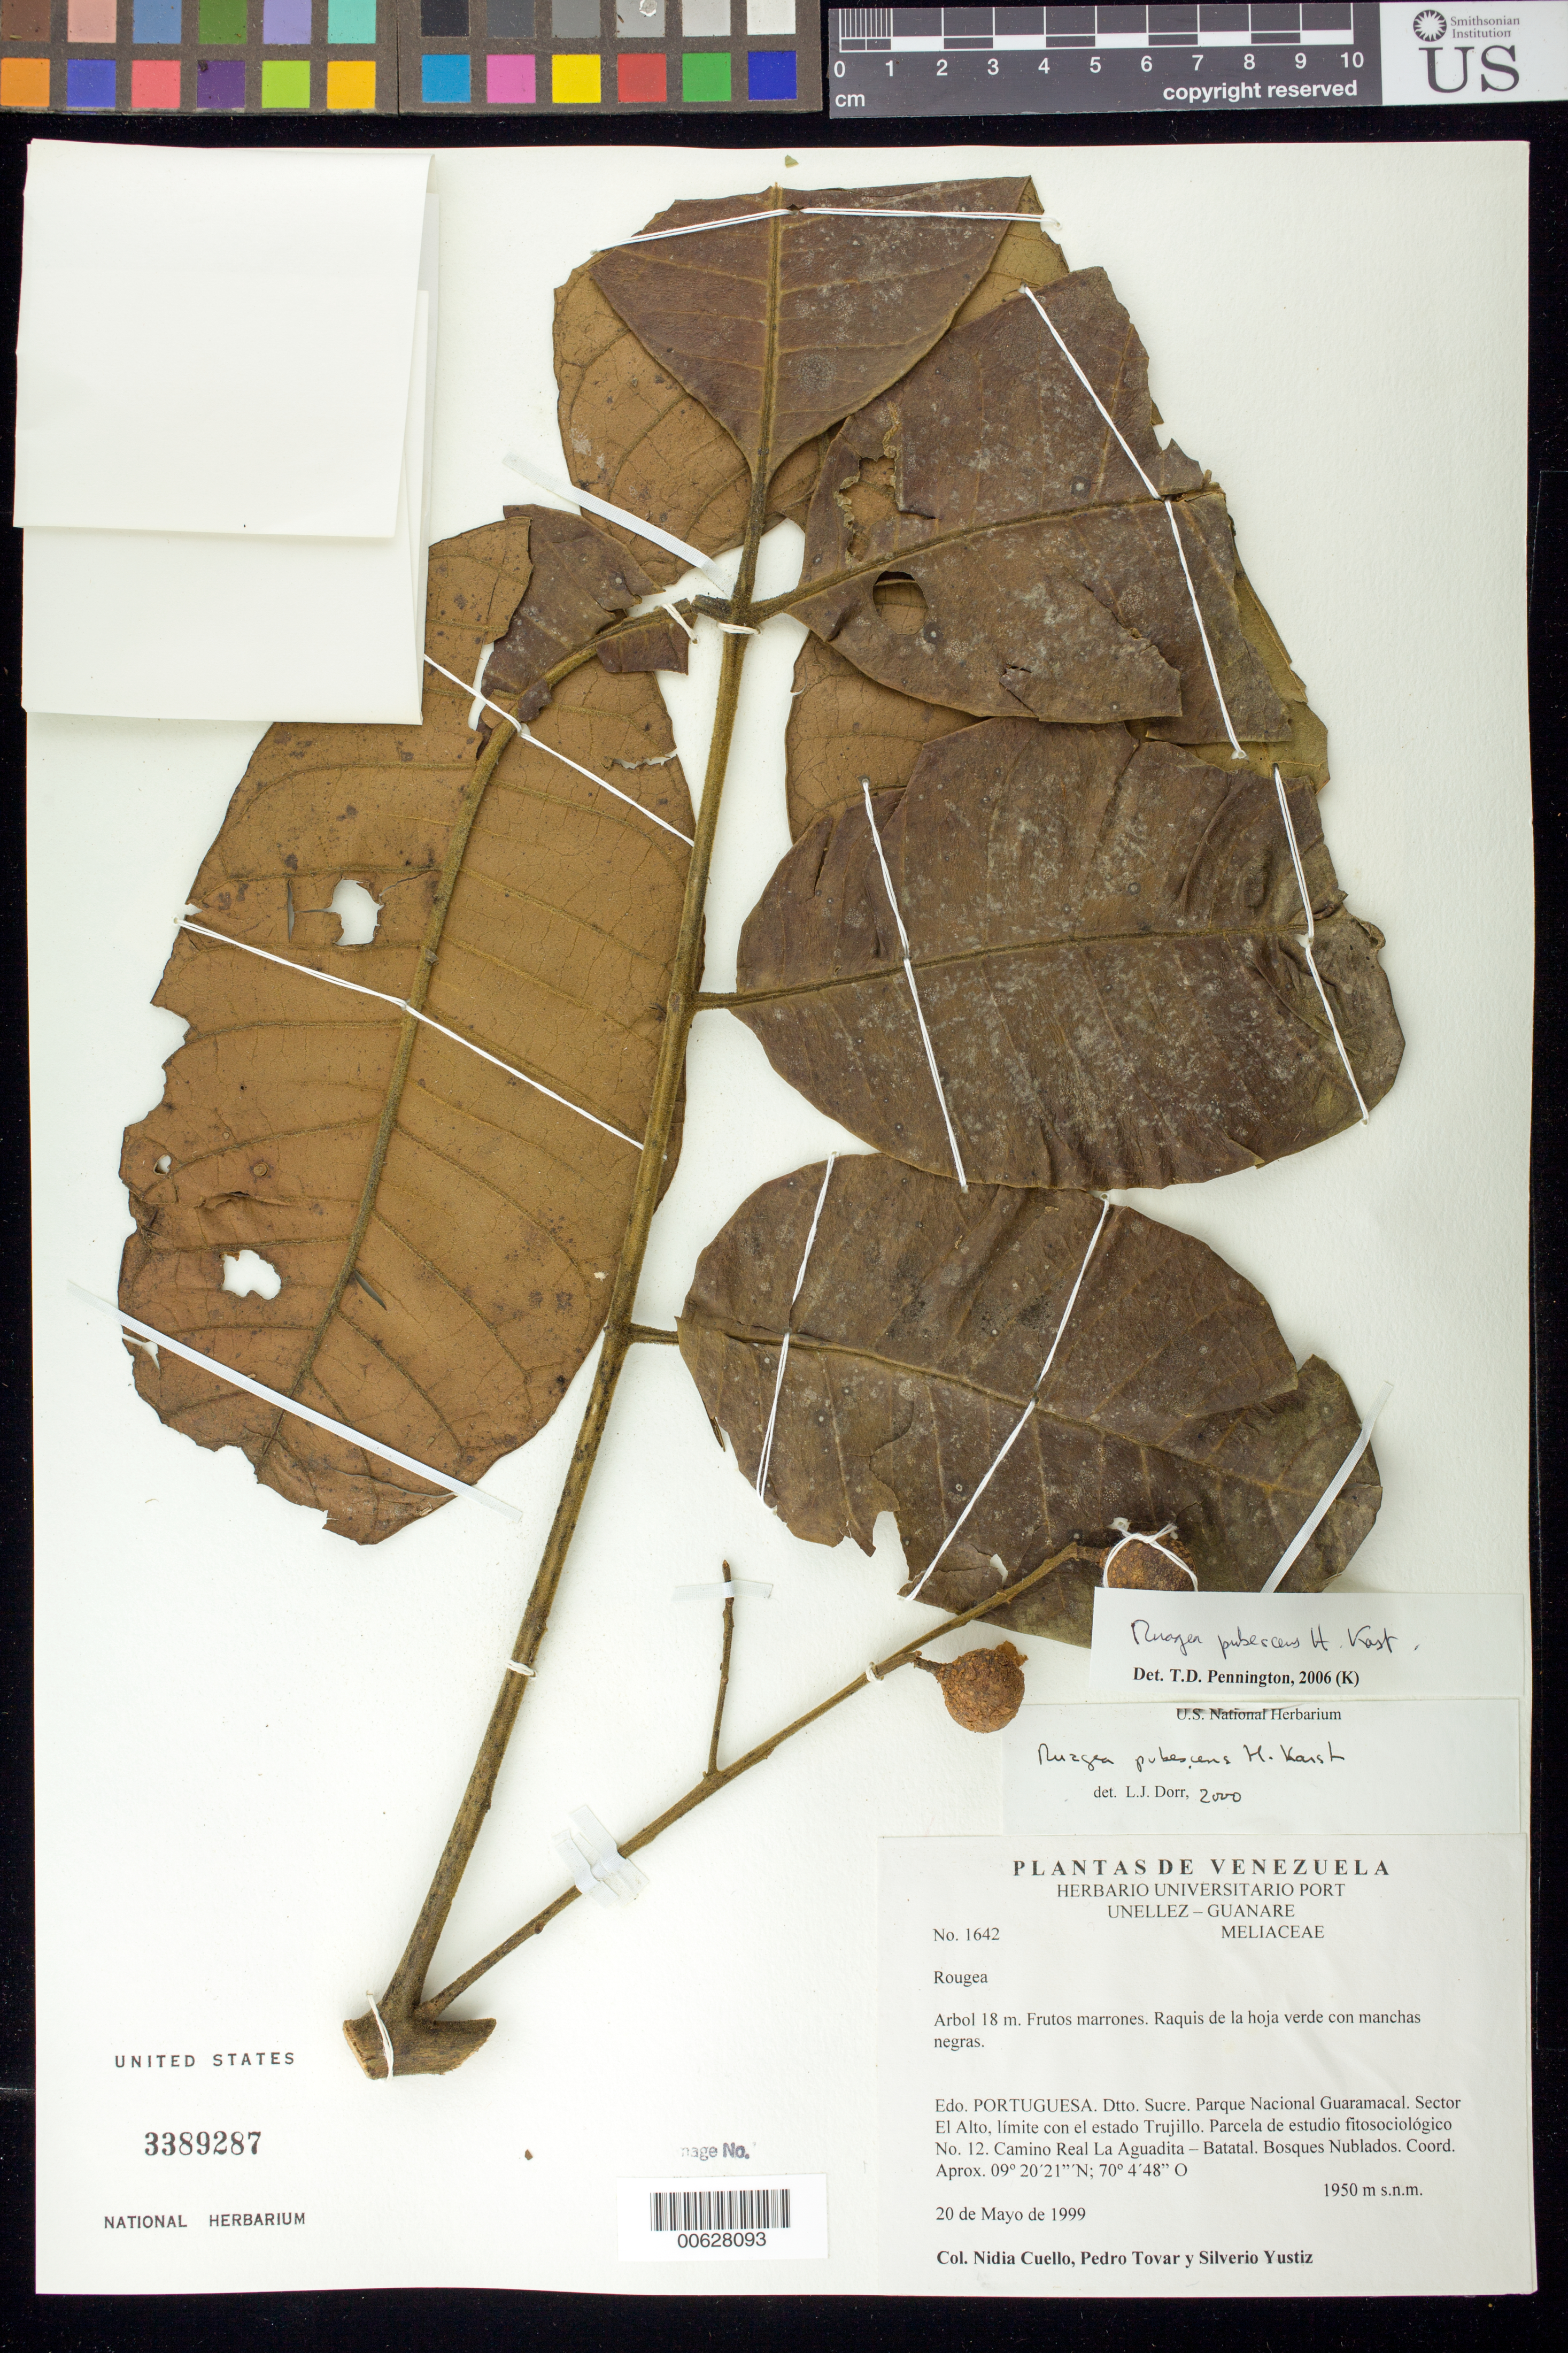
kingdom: Plantae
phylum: Tracheophyta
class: Magnoliopsida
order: Sapindales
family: Meliaceae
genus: Ruagea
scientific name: Ruagea pubescens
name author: H. Karst.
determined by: Dorr, L. J., (BOT), Smithsonian Institution - National Museum of Natural History (UNITED STATES)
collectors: N. L. Cuello, P. Tovar & S. Yustiz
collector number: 1642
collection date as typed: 20 May 1999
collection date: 1999-05-20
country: Venezuela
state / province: Portuguesa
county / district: Sucre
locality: Sector El Mogote, vertiente N ramal de Guaramacal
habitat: Bosques Nublados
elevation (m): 1950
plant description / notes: PORT, US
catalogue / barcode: US 3389287